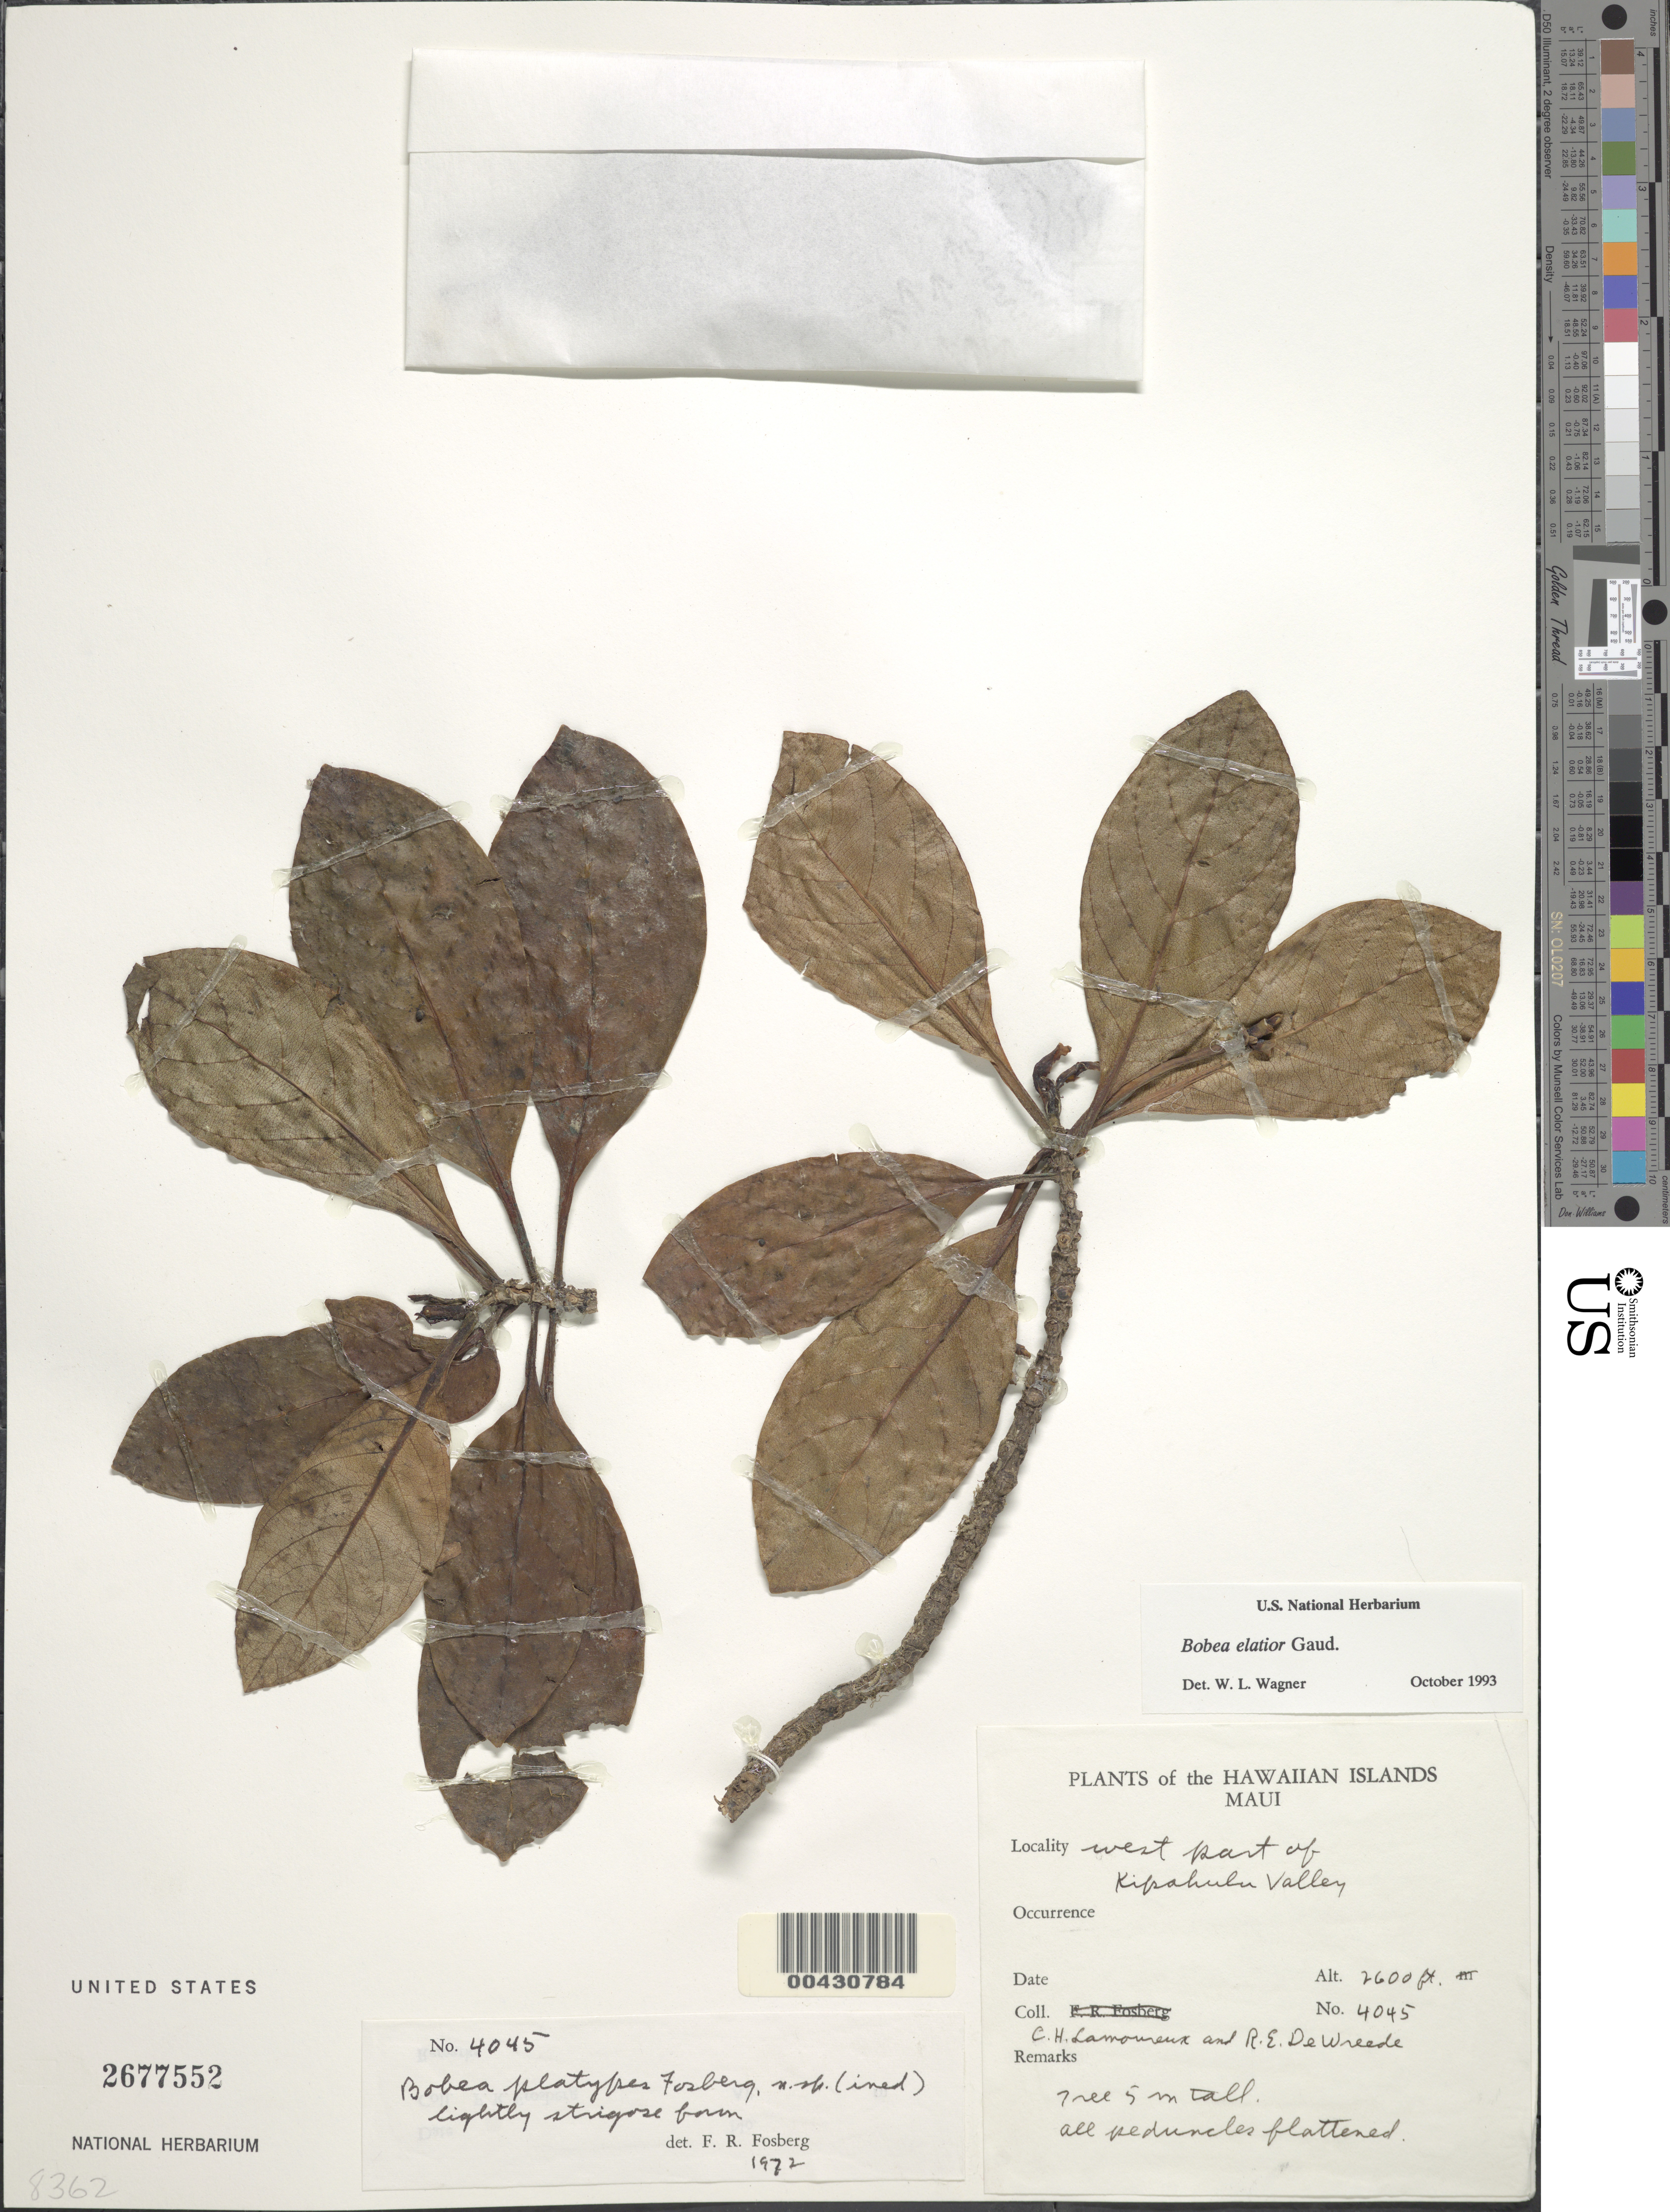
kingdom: Plantae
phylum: Tracheophyta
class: Magnoliopsida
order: Gentianales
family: Rubiaceae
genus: Bobea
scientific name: Bobea elatior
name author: Gaudich.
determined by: Wagner, W. L., (BOT), Smithsonian Institution - National Museum of Natural History (UNITED STATES)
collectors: C. H. Lamoureux & R. DeWreede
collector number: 4045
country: United States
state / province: Hawaii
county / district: Maui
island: Maui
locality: W part of Kipahulu Valley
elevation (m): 792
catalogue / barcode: US 2677552